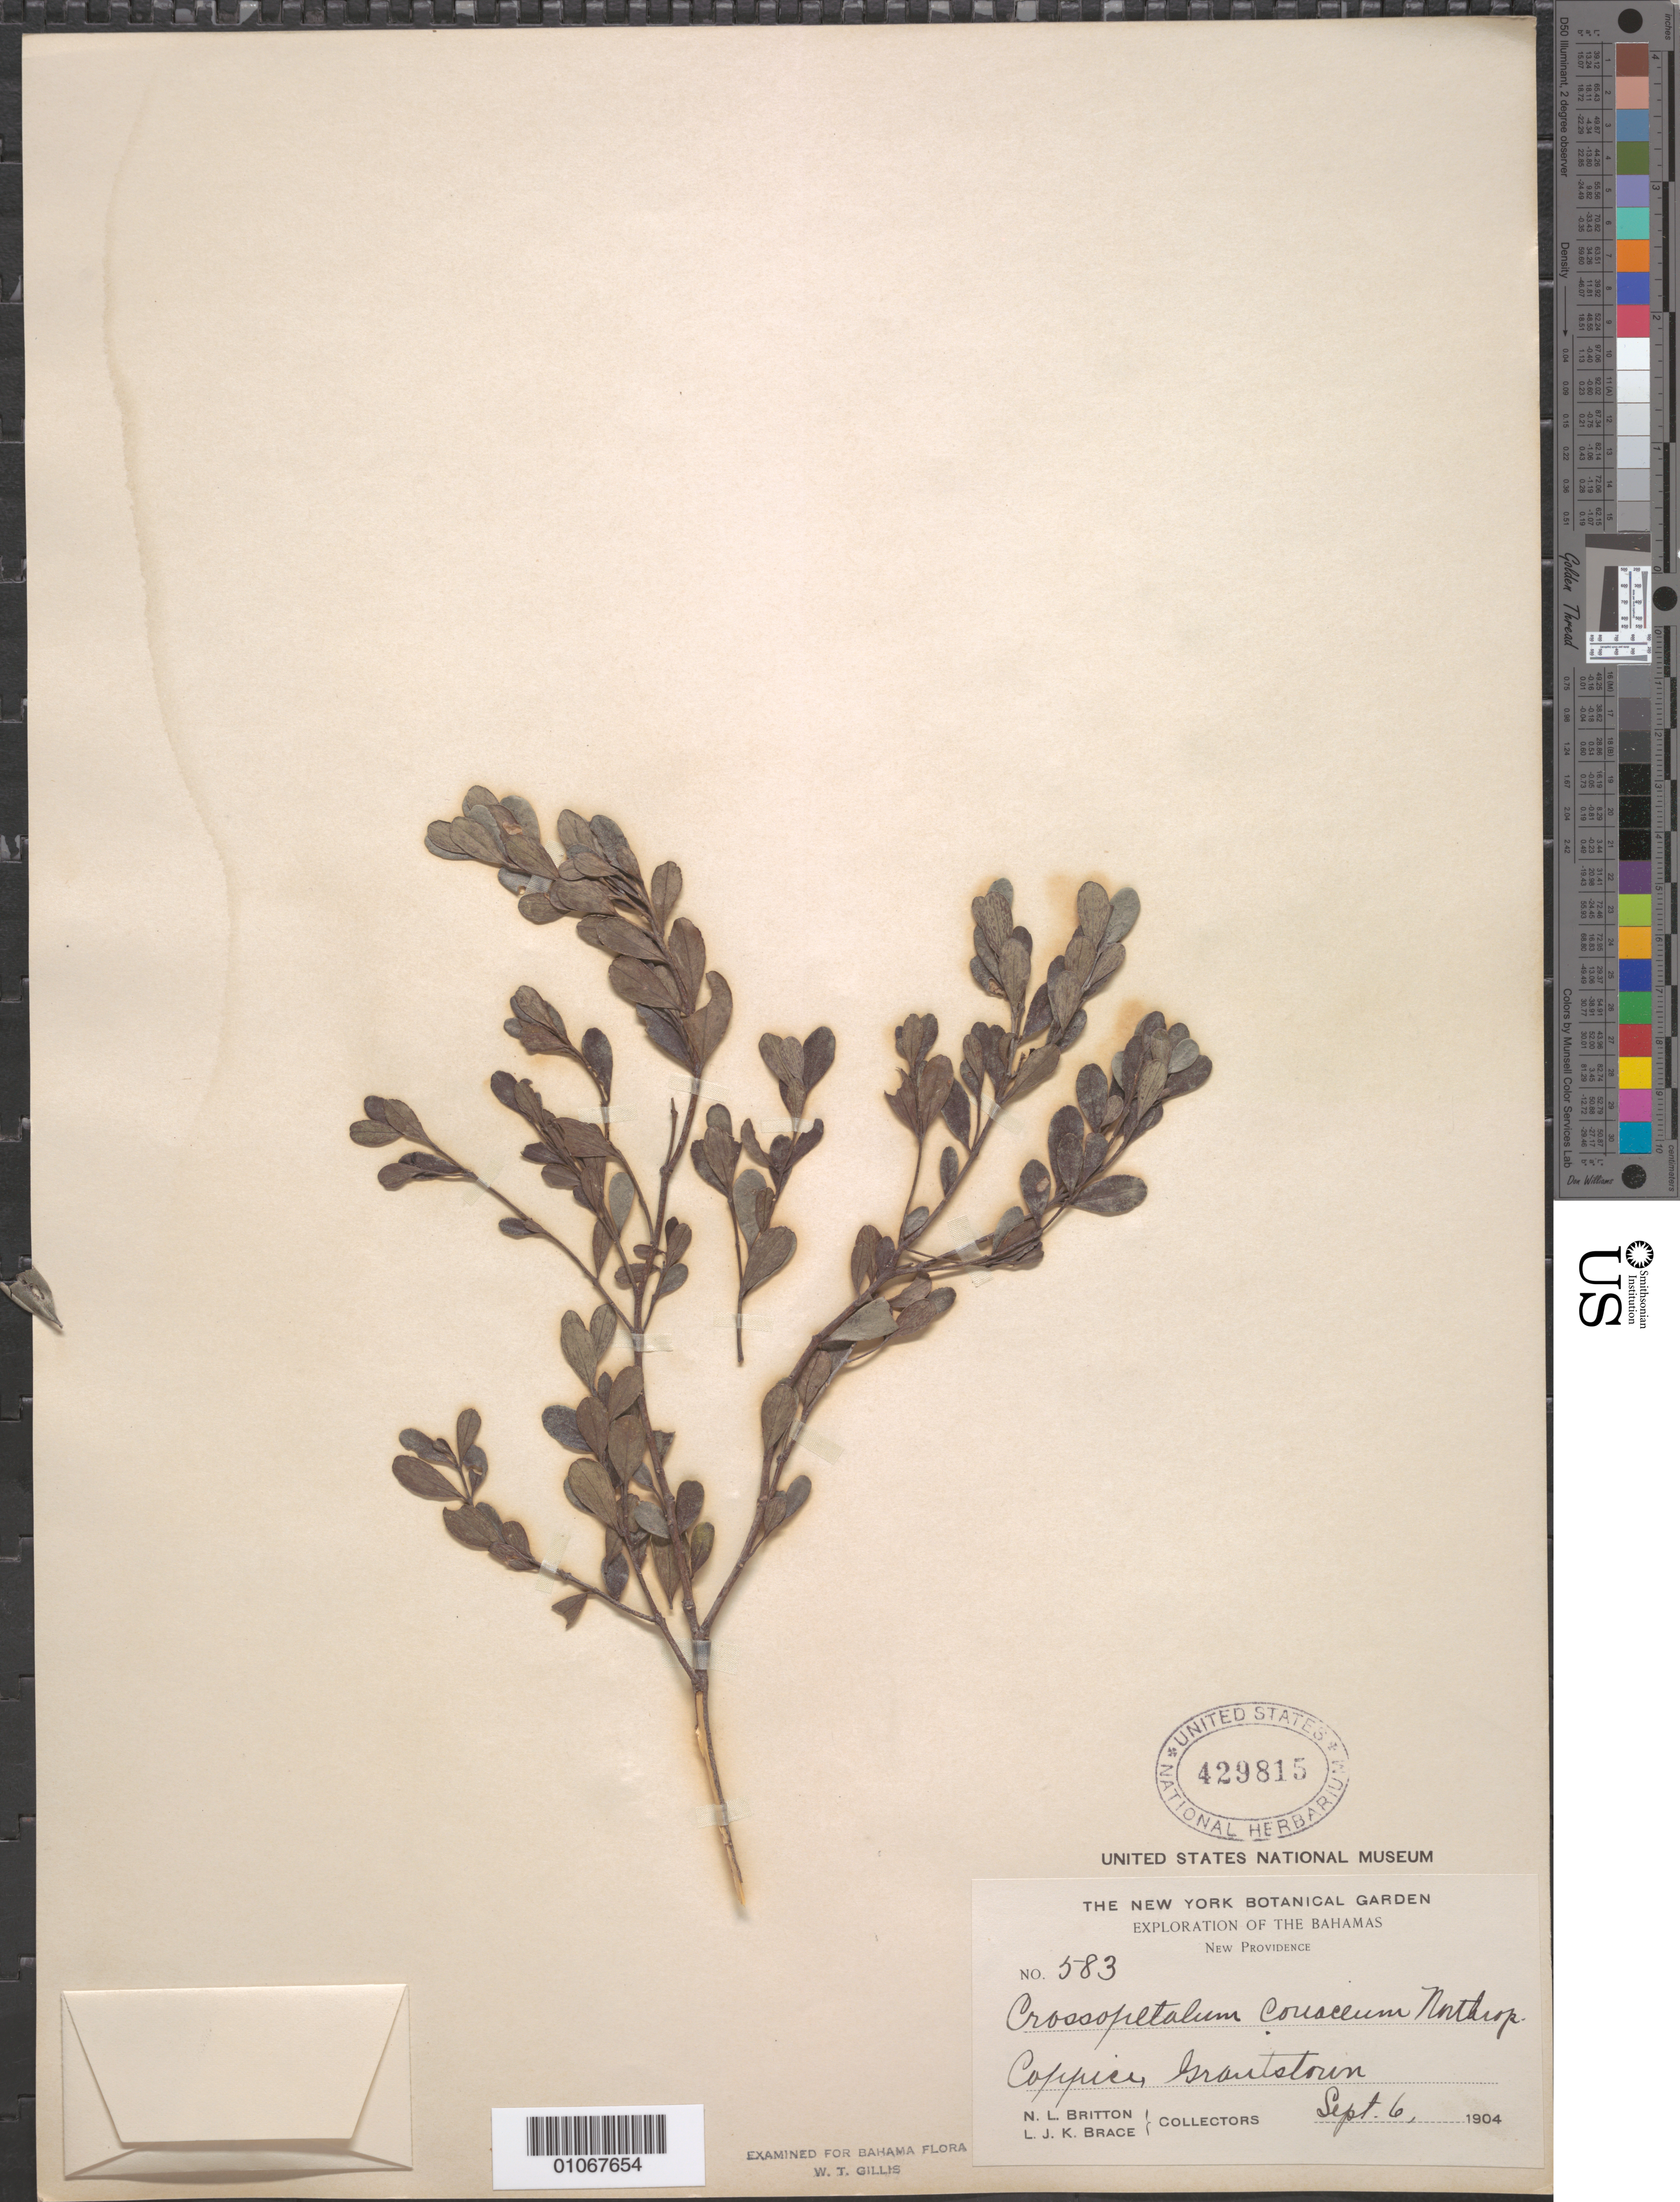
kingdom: Plantae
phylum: Tracheophyta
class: Magnoliopsida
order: Celastrales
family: Celastraceae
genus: Crossopetalum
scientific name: Crossopetalum coriaceum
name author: Northr.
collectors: N. Britton & L. J. K. Brace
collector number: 583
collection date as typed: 06 Sep 1904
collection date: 1904-09-06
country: Bahamas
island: New Providence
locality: Coppice Grantstoun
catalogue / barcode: US 429815